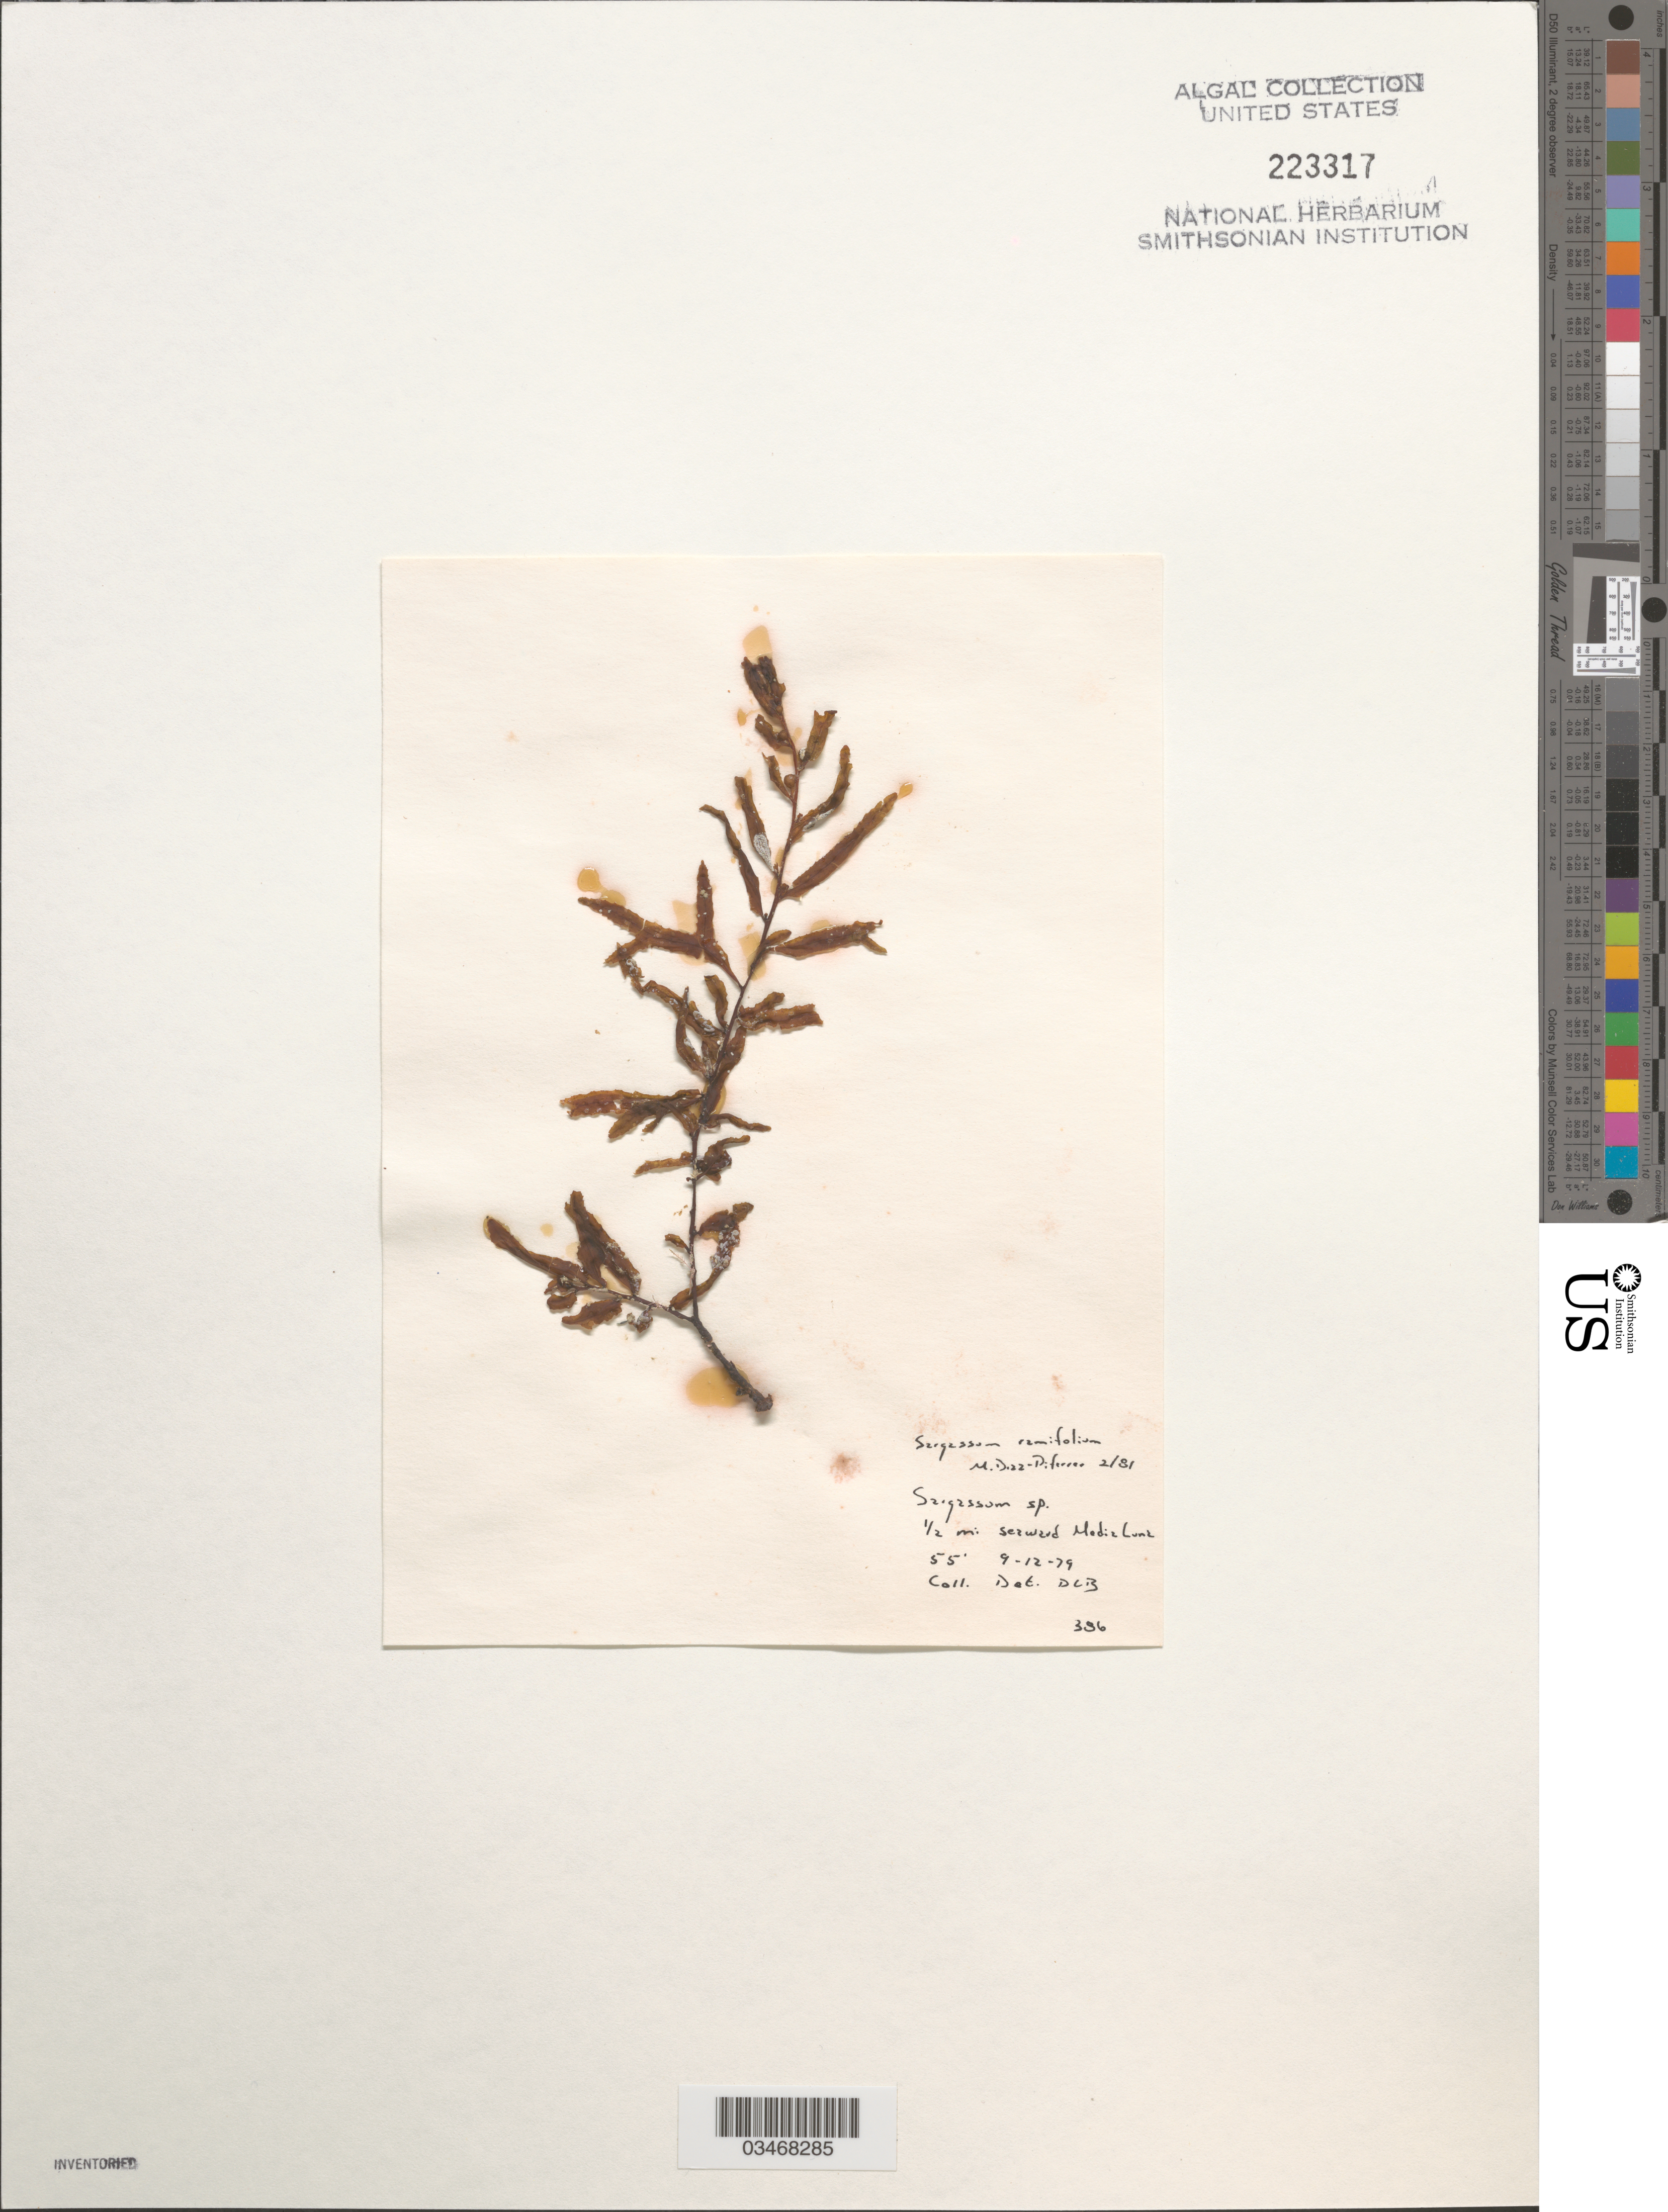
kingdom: Chromista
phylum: Ochrophyta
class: Phaeophyceae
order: Fucales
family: Sargassaceae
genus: Sargassum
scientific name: Sargassum ramifolium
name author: Kütz.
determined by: Ballantine, D. L.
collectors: D.L. Ballantine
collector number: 386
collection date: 1979-09-12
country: Puerto Rico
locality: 1/2 mi seaward Media Luna Reef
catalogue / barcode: US 223317